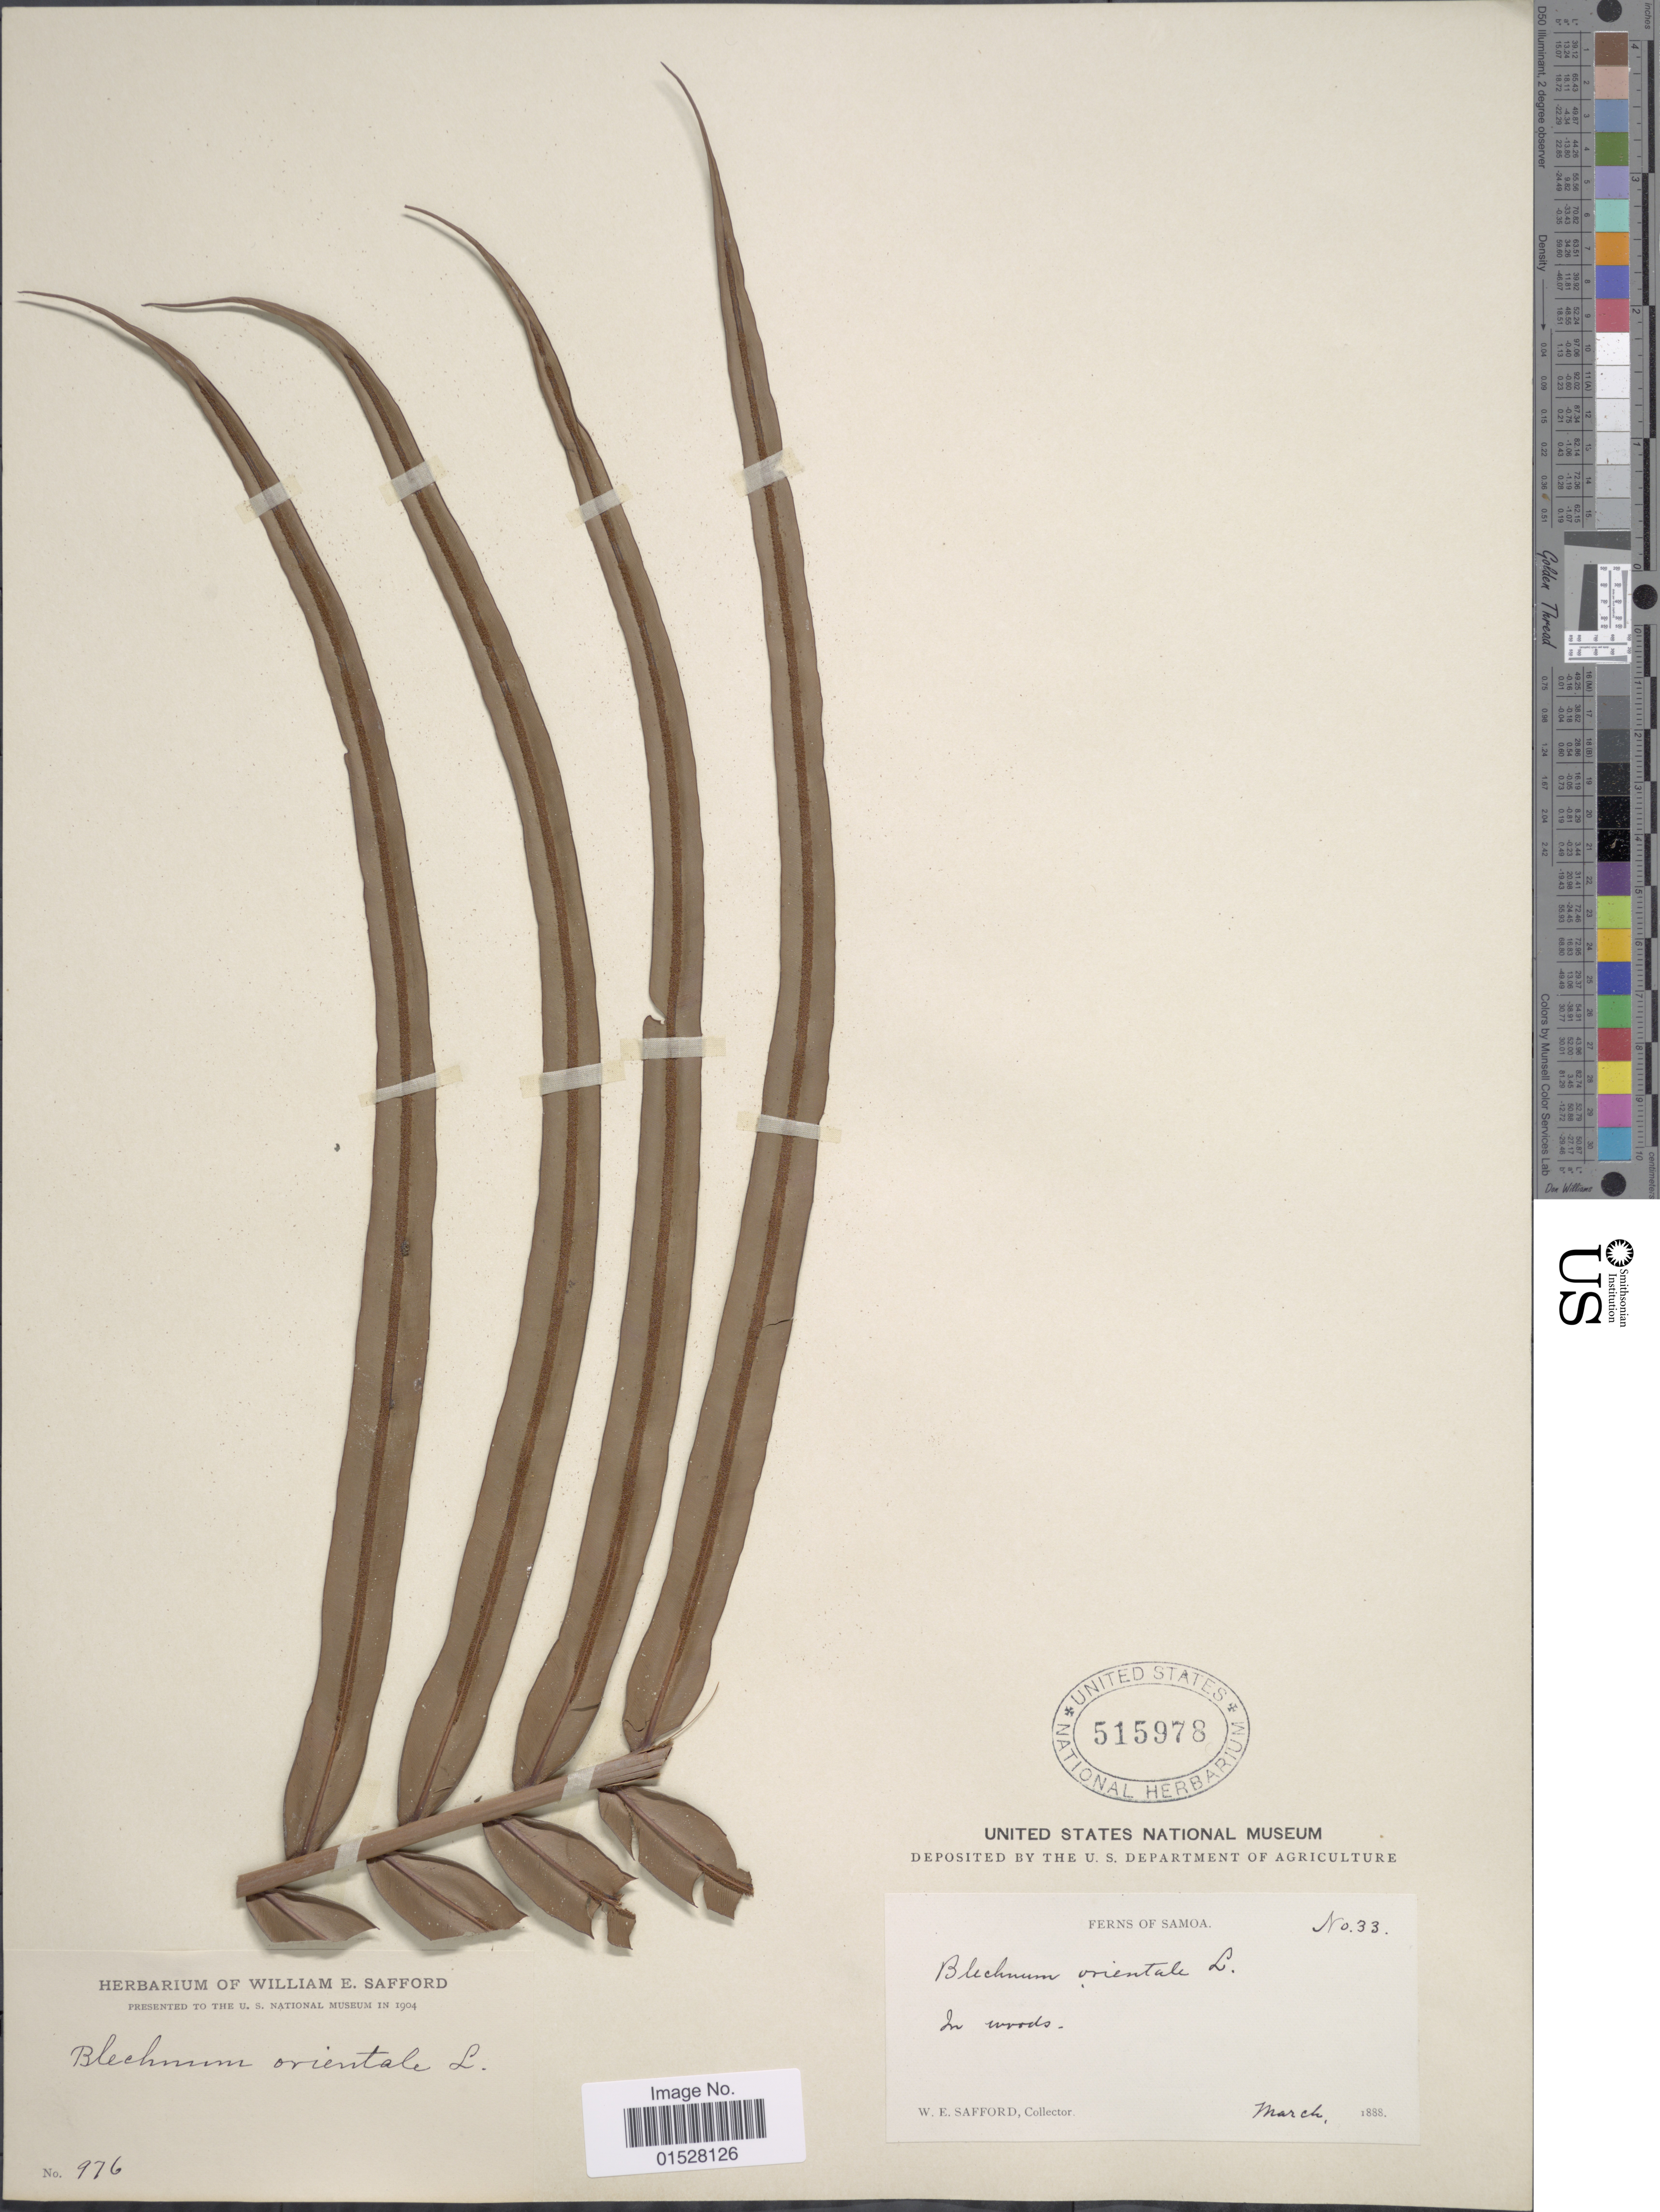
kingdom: Plantae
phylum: Tracheophyta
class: Polypodiopsida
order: Polypodiales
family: Blechnaceae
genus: Blechnum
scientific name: Blechnum orientale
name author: L.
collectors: W. E. Safford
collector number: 33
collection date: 1888-03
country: American Samoa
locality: Samoa, in woods.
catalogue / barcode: US 515978